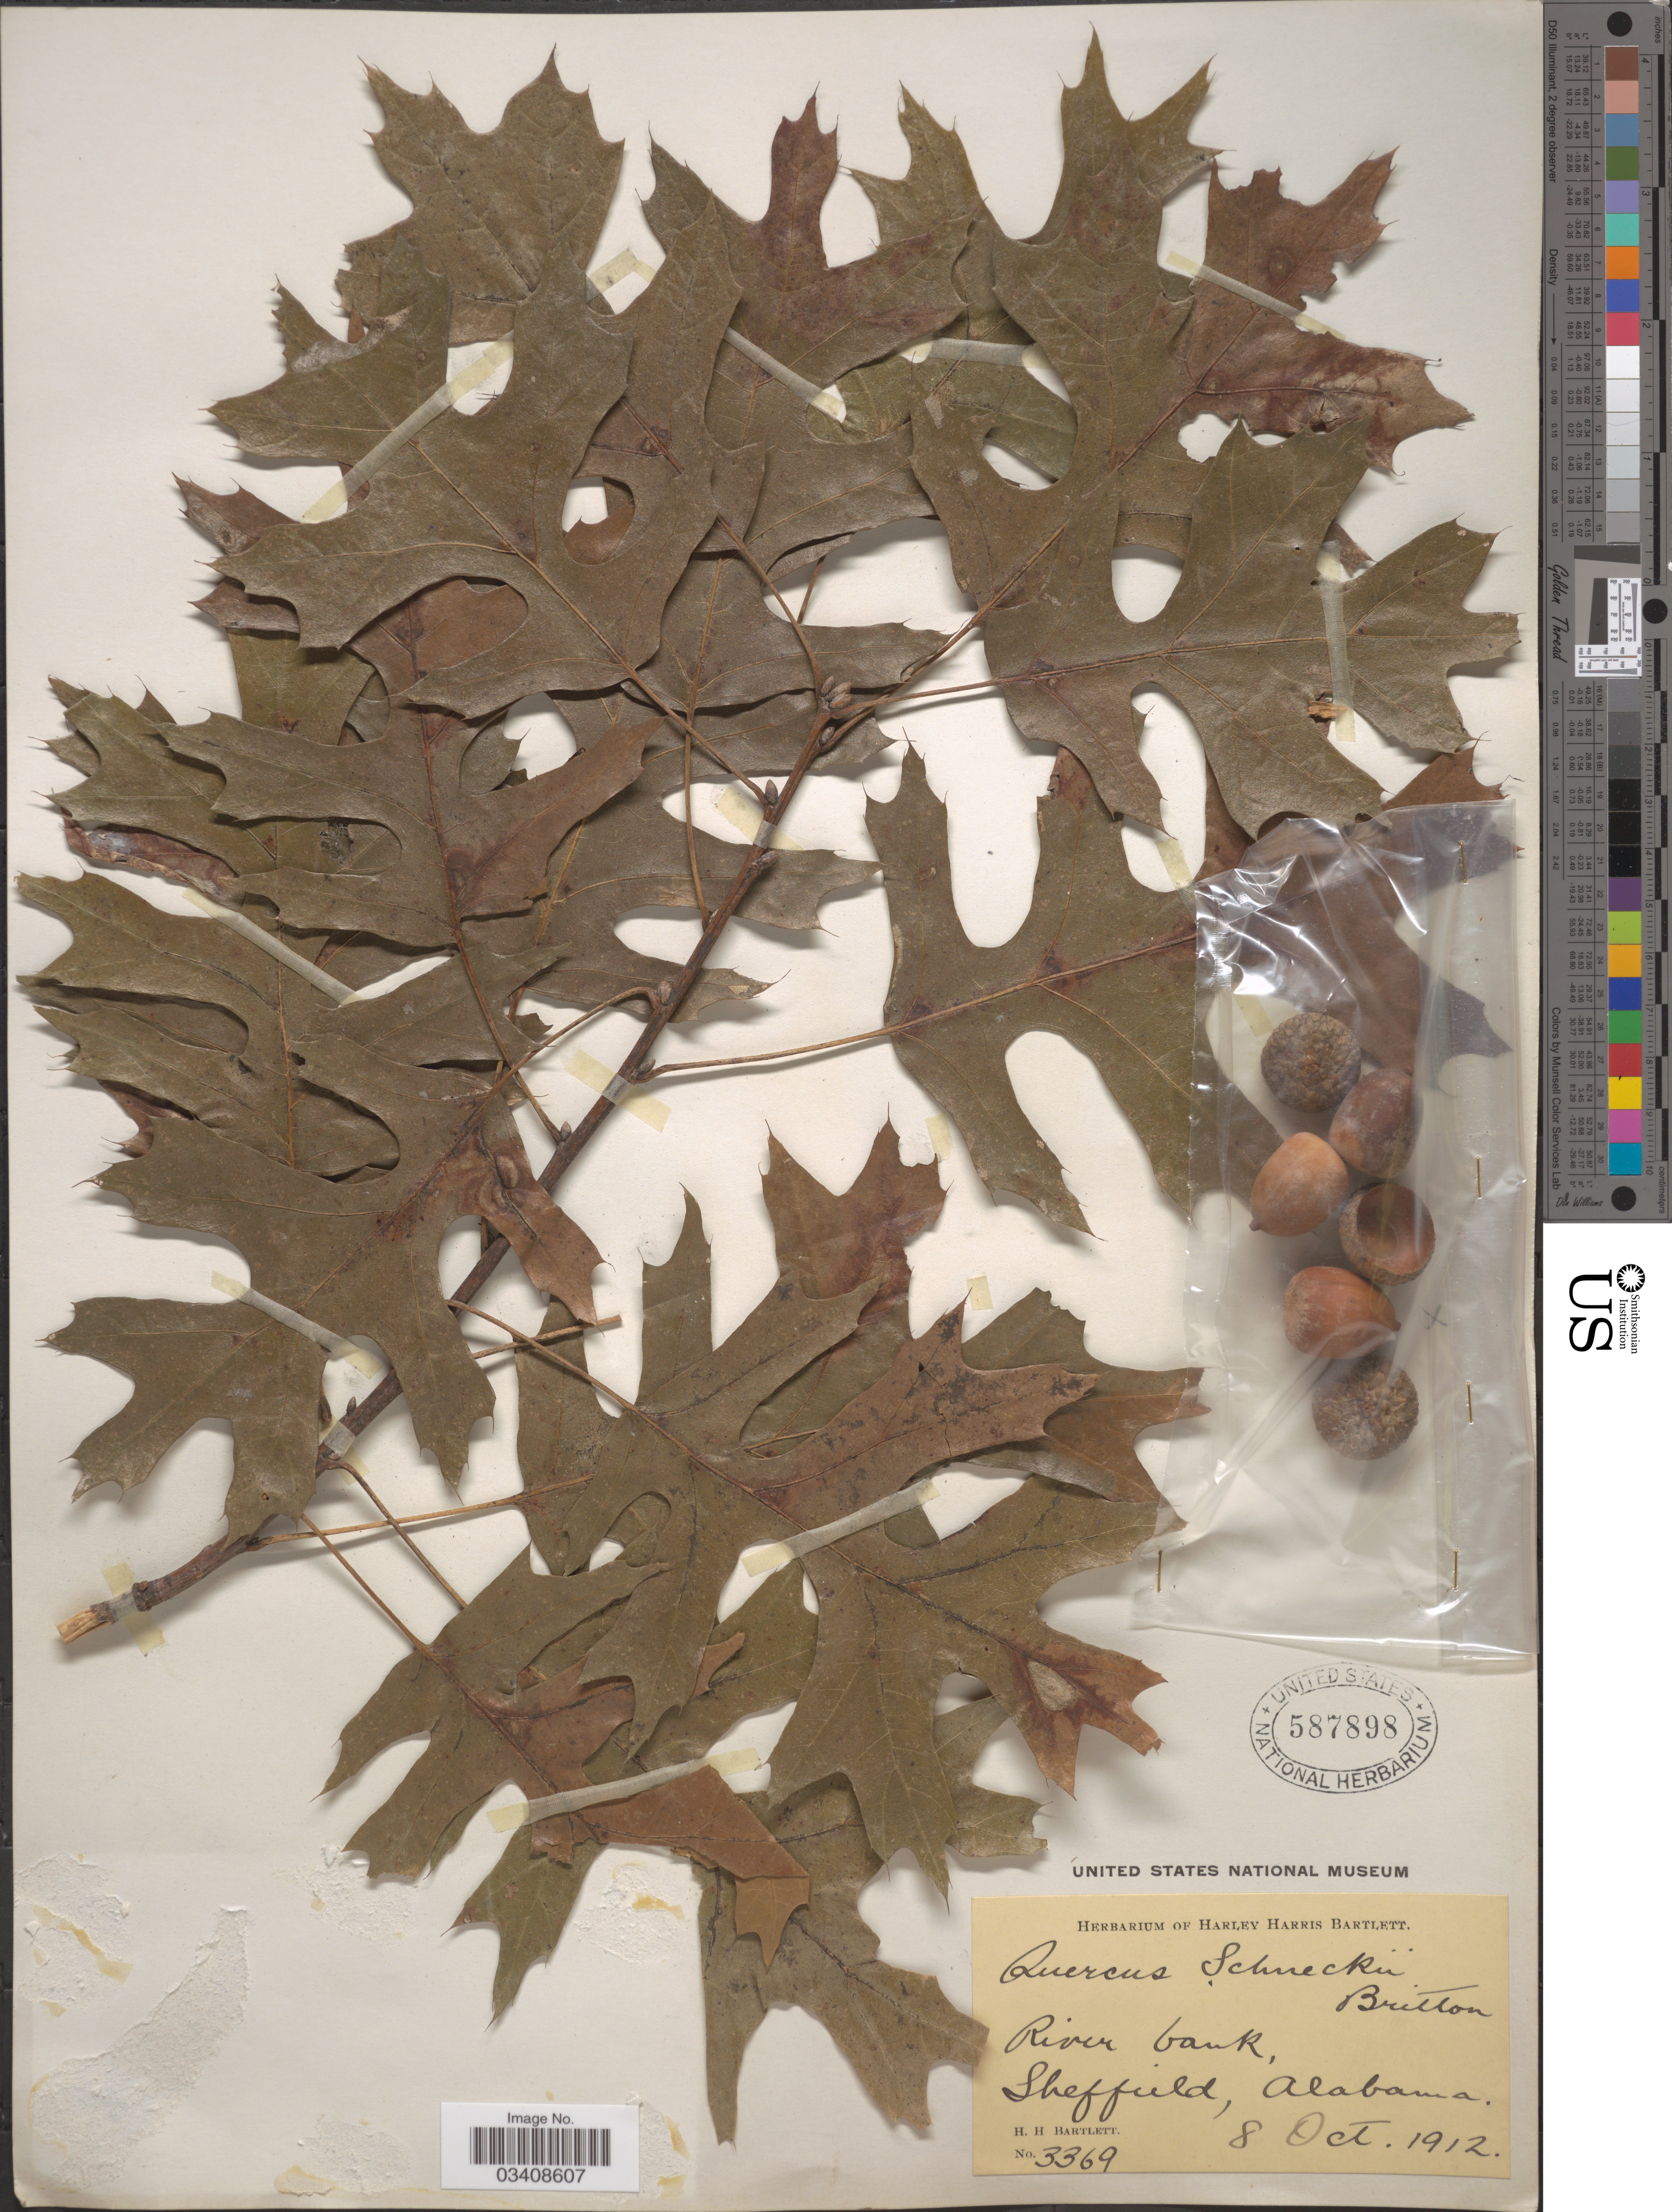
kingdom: Plantae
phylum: Tracheophyta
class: Magnoliopsida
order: Fagales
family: Fagaceae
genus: Quercus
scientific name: Quercus shumardii var. schneckii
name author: (Britton) Sarg.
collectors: H. H. Bartlett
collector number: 3369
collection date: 1912-10-08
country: United States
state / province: Alabama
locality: Sheffield.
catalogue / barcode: US 587898